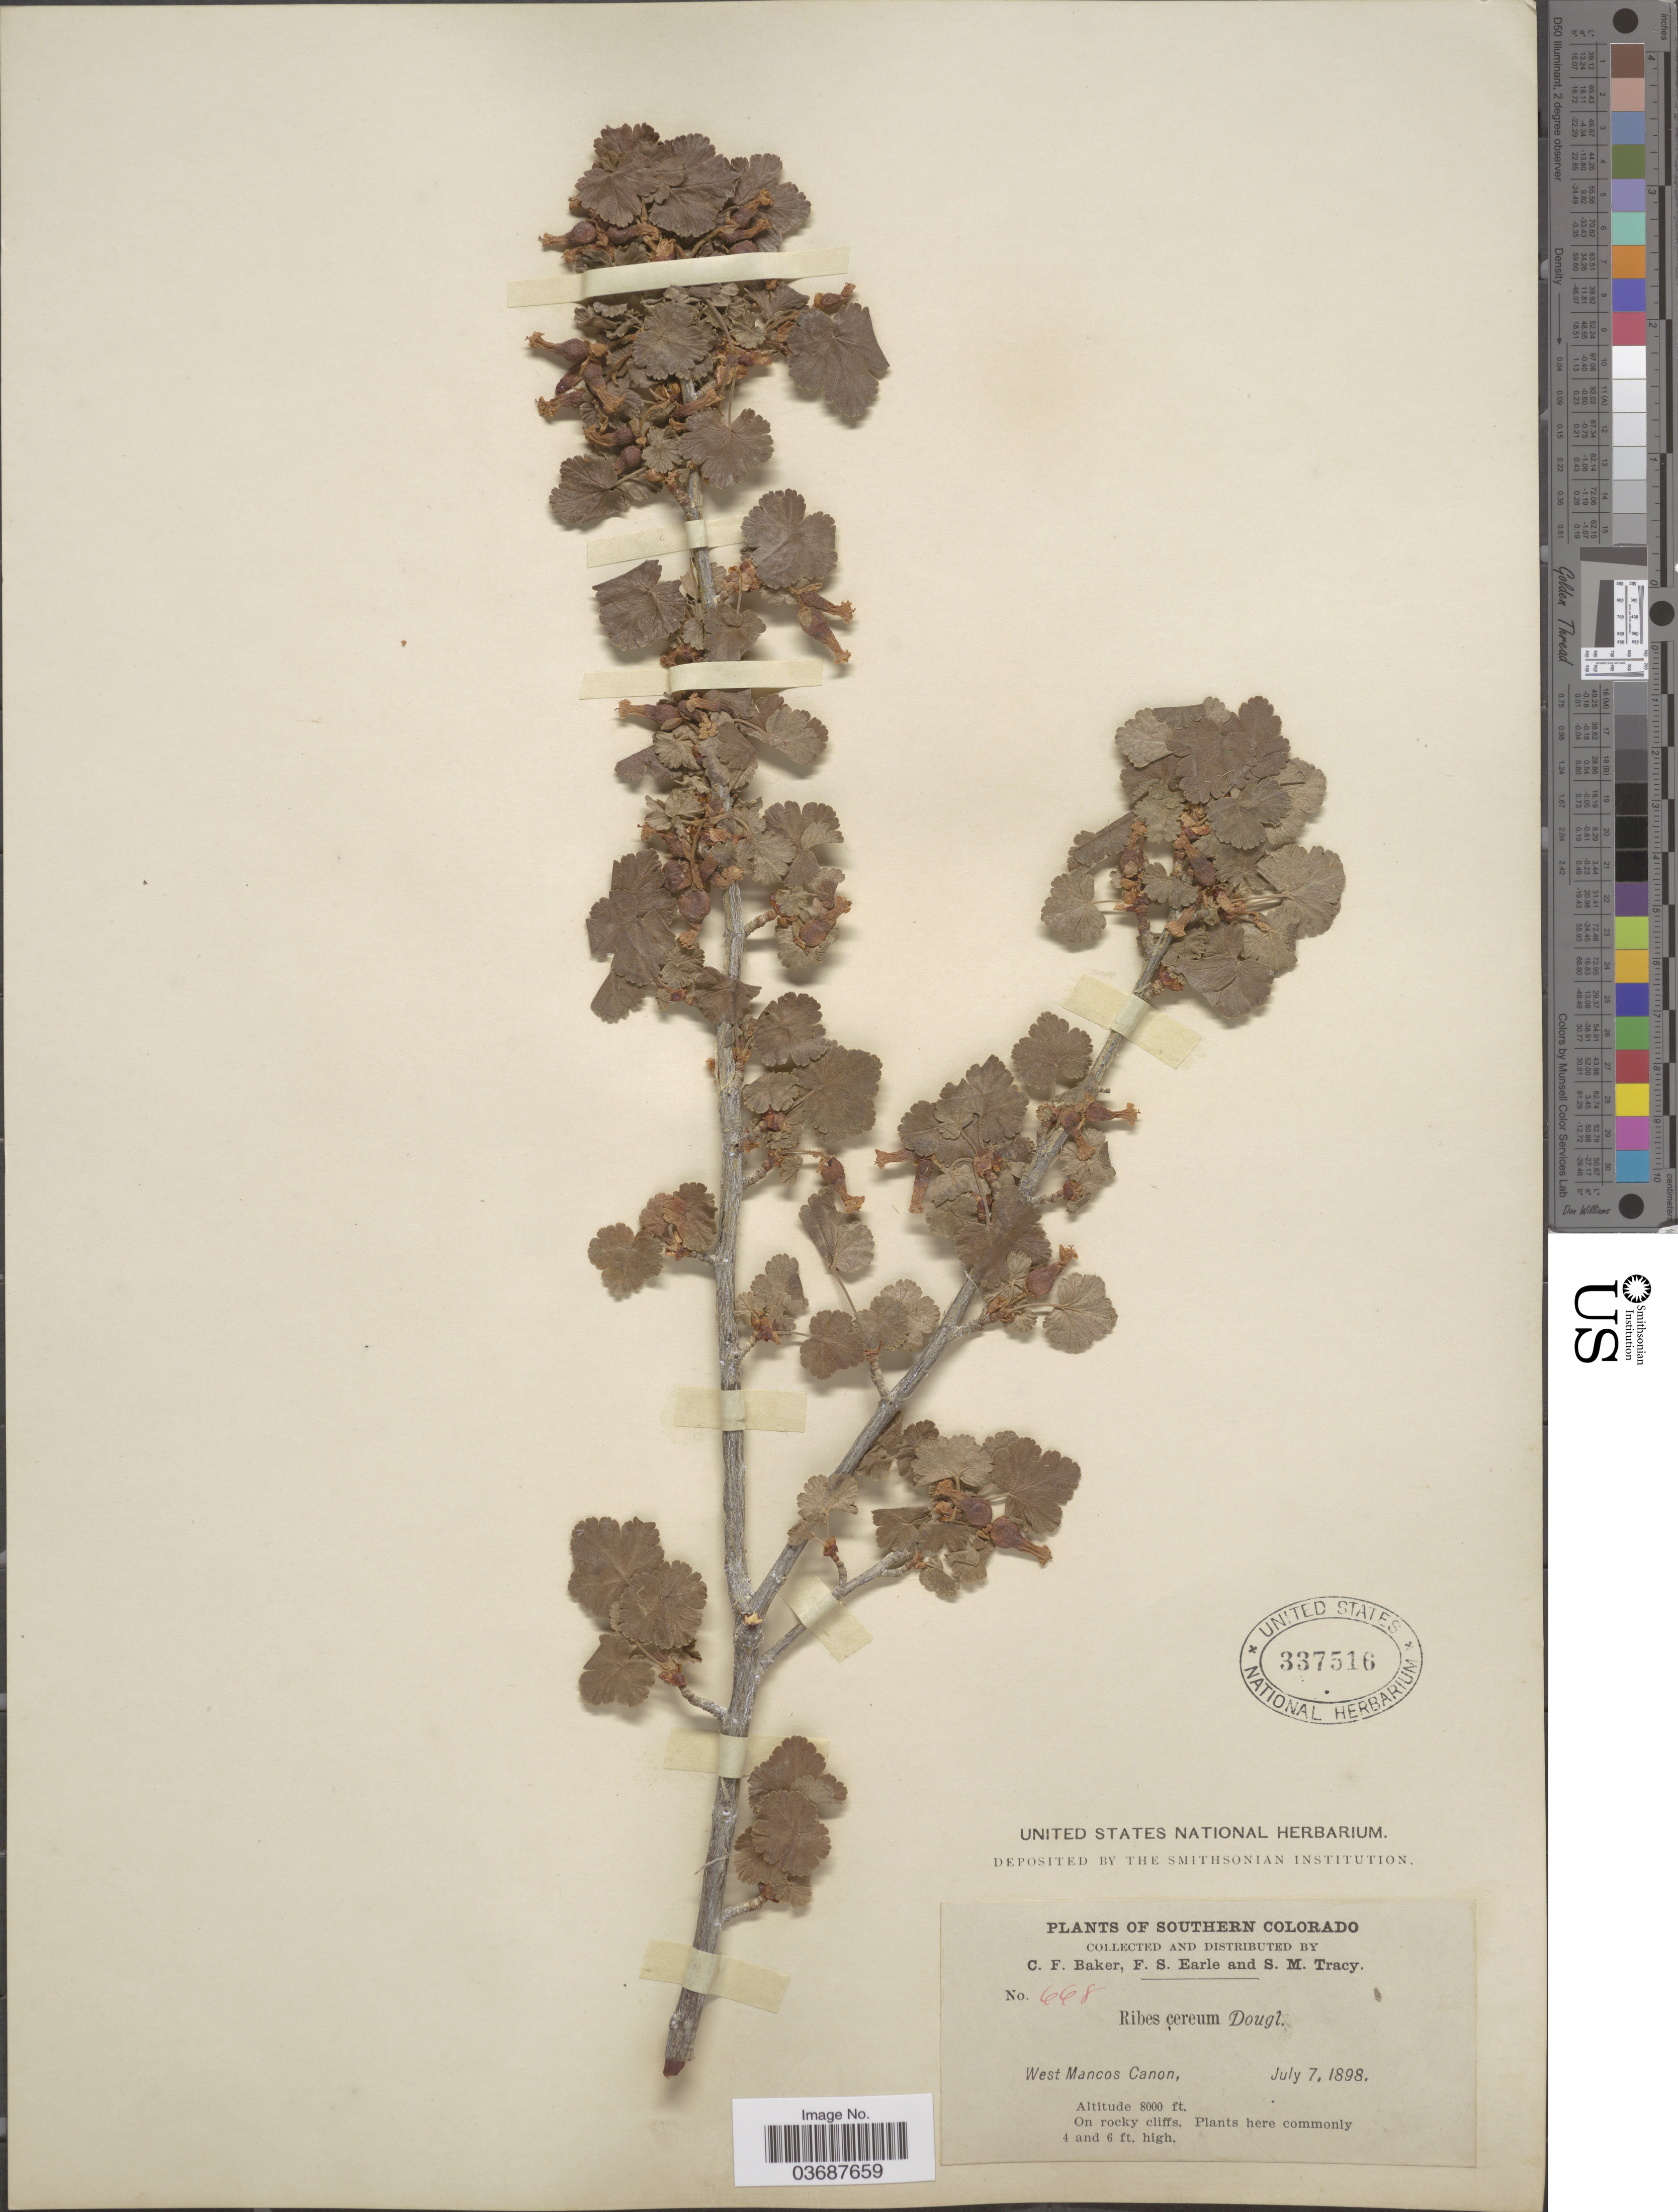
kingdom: Plantae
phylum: Tracheophyta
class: Magnoliopsida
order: Saxifragales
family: Grossulariaceae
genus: Ribes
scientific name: Ribes inebrians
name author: Lindl.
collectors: C. F. Baker, F. S. Earle & S. M. Tracy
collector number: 668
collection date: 1898-07-07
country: United States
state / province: Colorado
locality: Southern Colorado. West Mancos Canon.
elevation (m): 2438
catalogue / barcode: US 337516